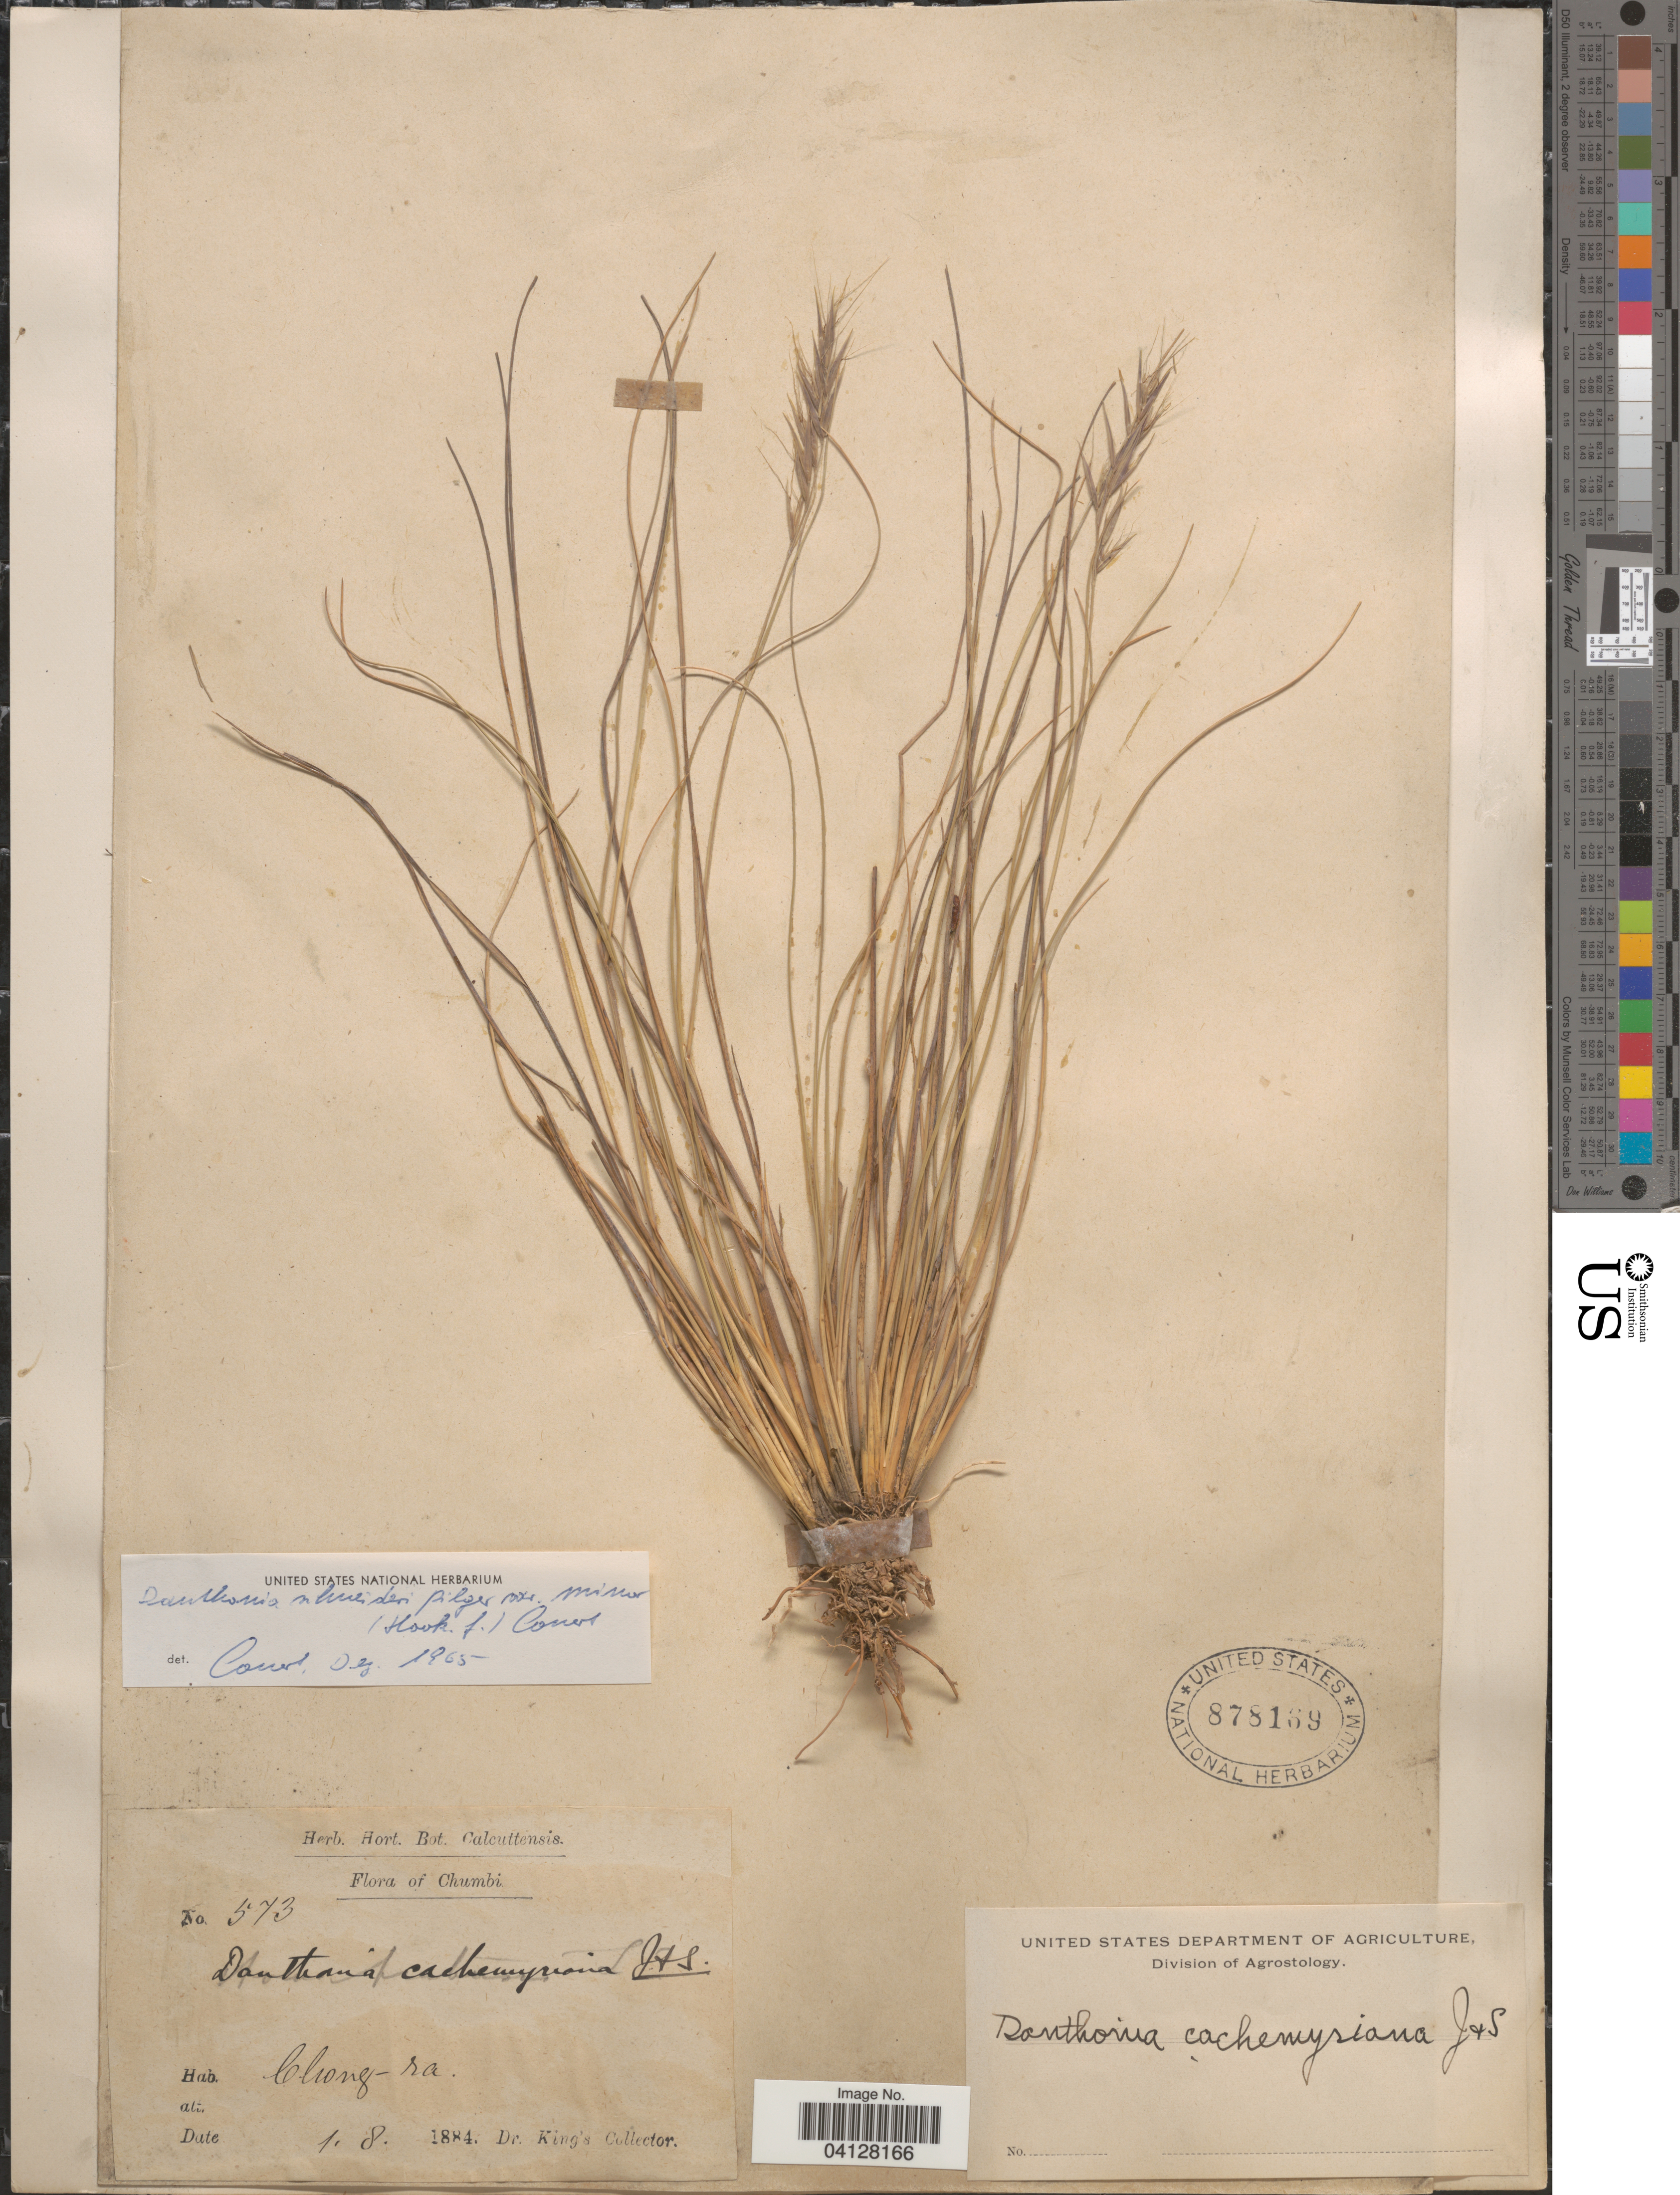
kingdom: Plantae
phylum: Tracheophyta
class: Liliopsida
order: Poales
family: Poaceae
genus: Danthonia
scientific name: Danthonia schneideri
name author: Pilg.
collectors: King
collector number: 573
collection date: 1884-08-01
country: Pakistan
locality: Chumbi. Chong-ra.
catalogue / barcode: US 878169